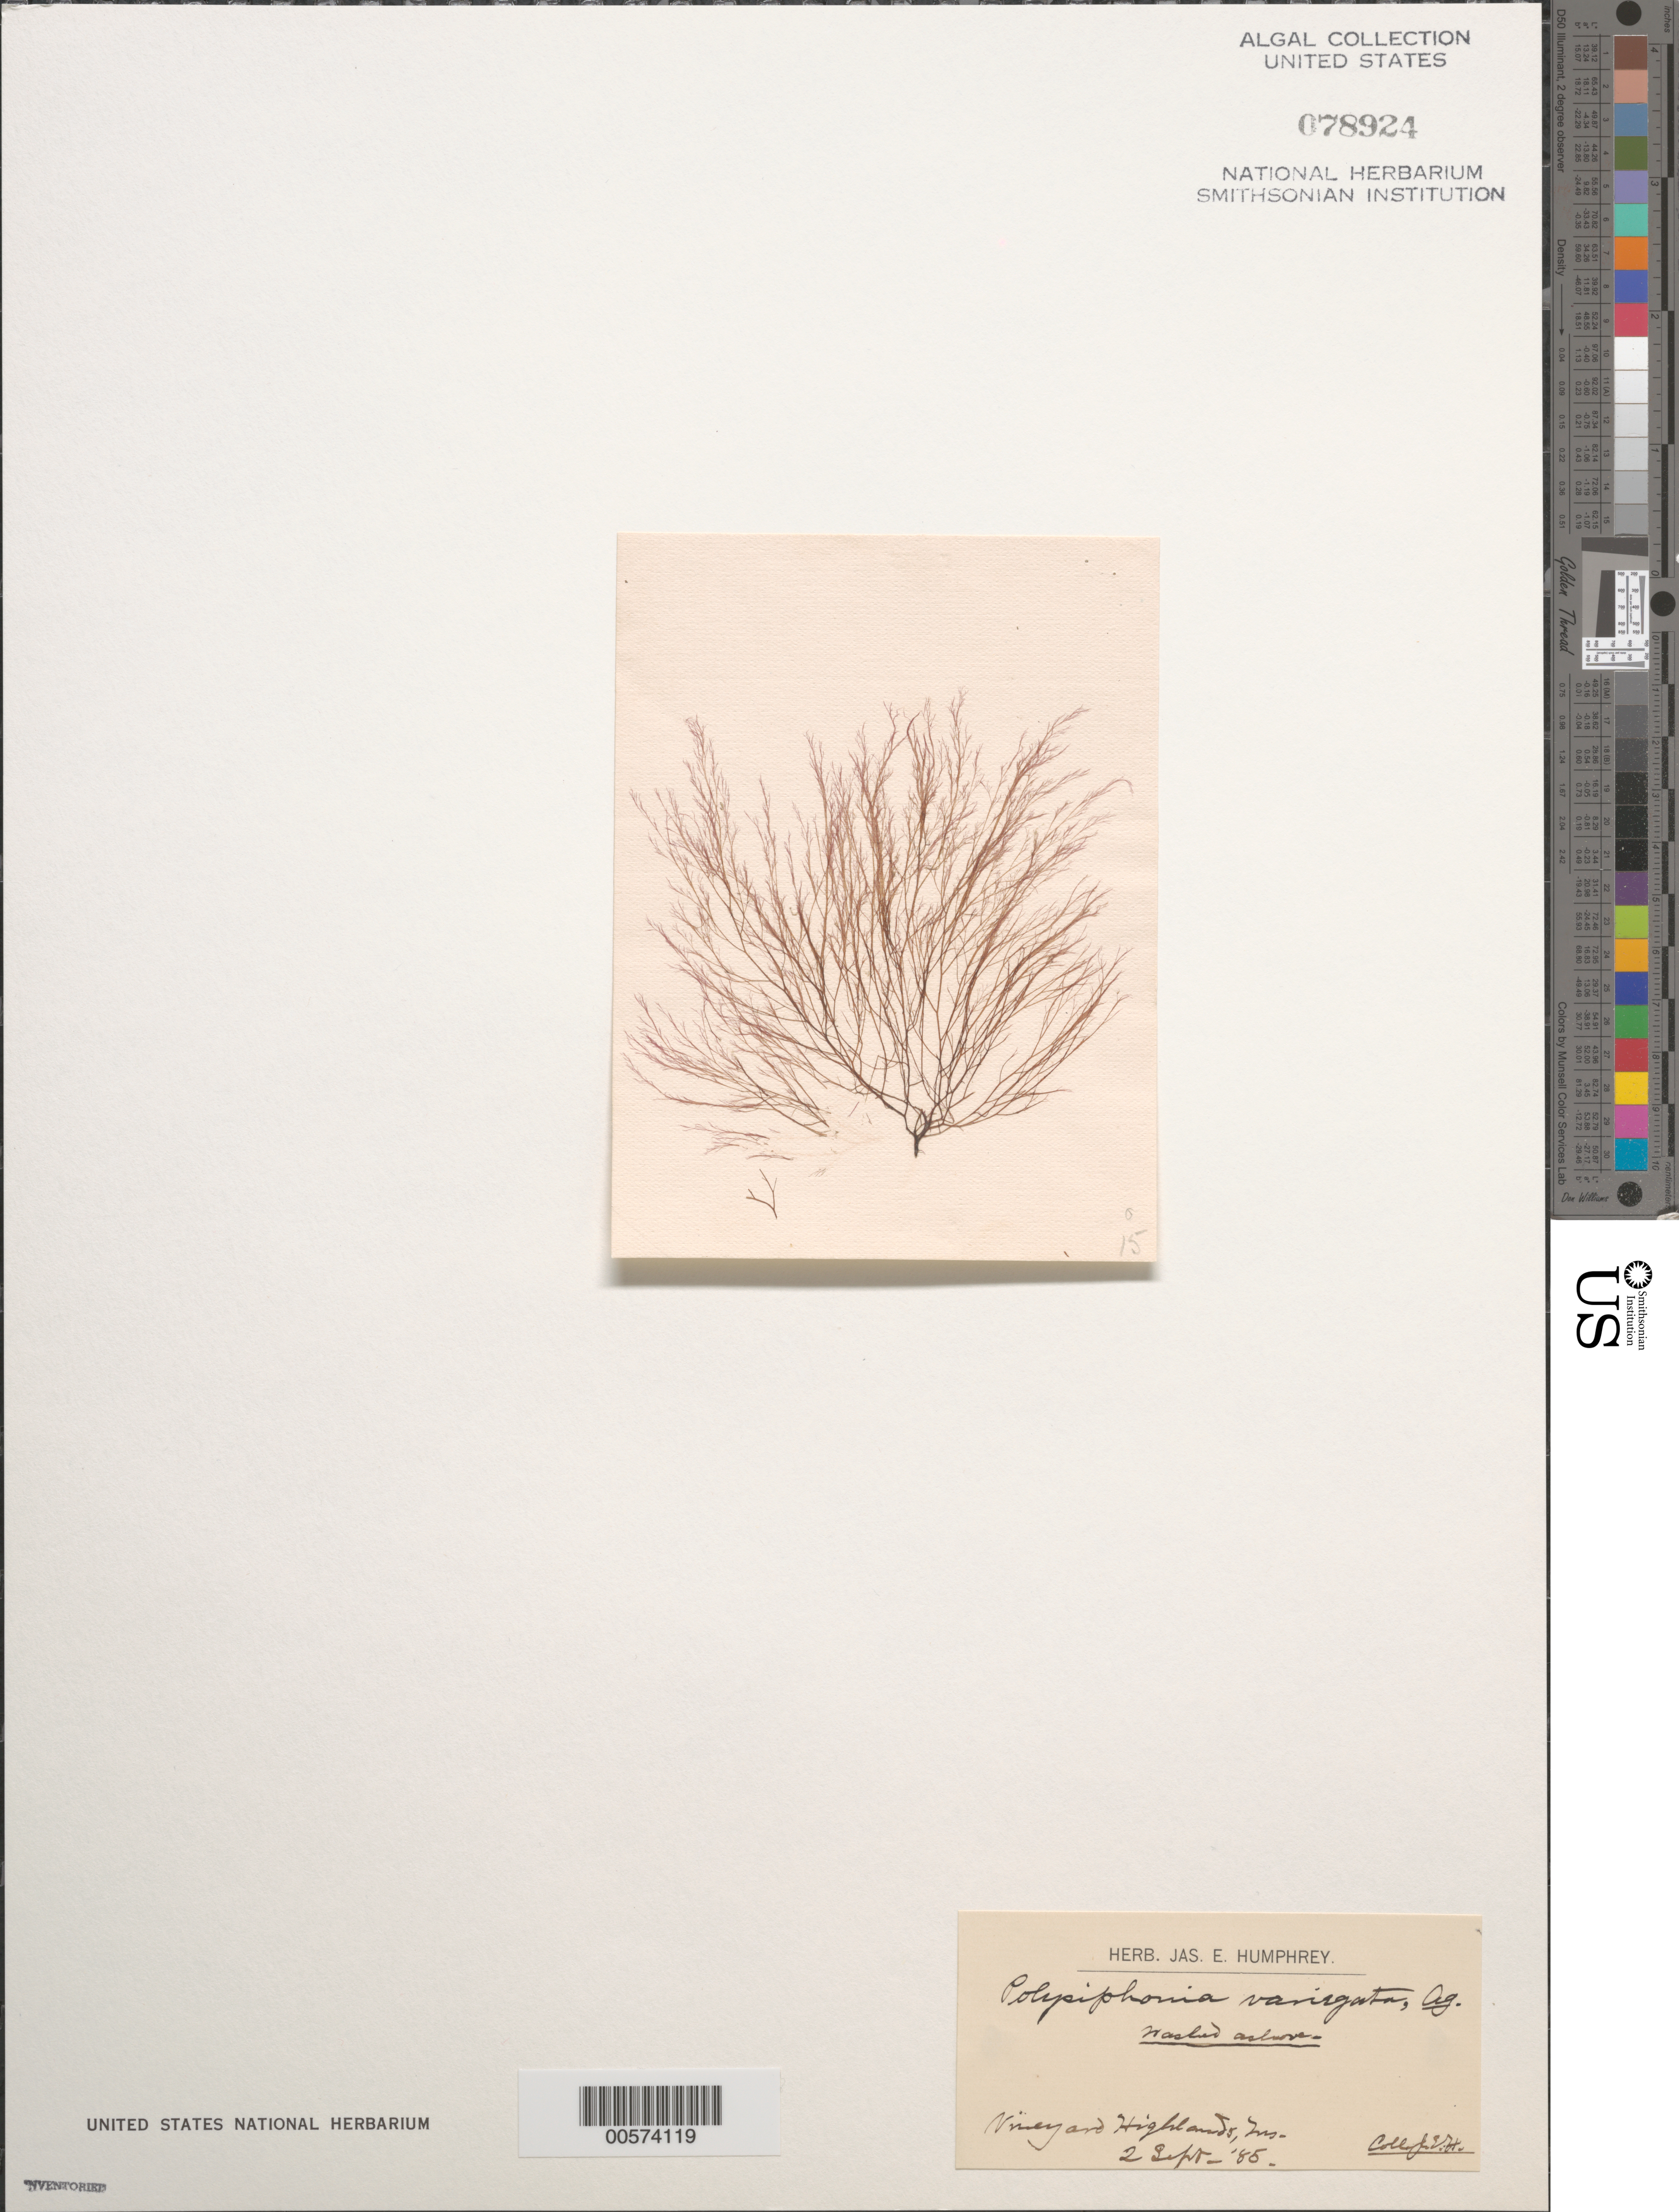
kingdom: Plantae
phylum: Rhodophyta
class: Florideophyceae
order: Ceramiales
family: Rhodomelaceae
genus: Carradoriella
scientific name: Carradoriella denudata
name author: (Dillwyn) Savoie & G.W. Saunders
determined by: Algae name updating Project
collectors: J. Humphrey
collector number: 15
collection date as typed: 02 Sep 1885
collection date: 1885-09-02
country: United States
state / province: Massachusetts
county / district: Dukes County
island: Martha's Vineyard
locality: Vineyard Highlands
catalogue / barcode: US 78924